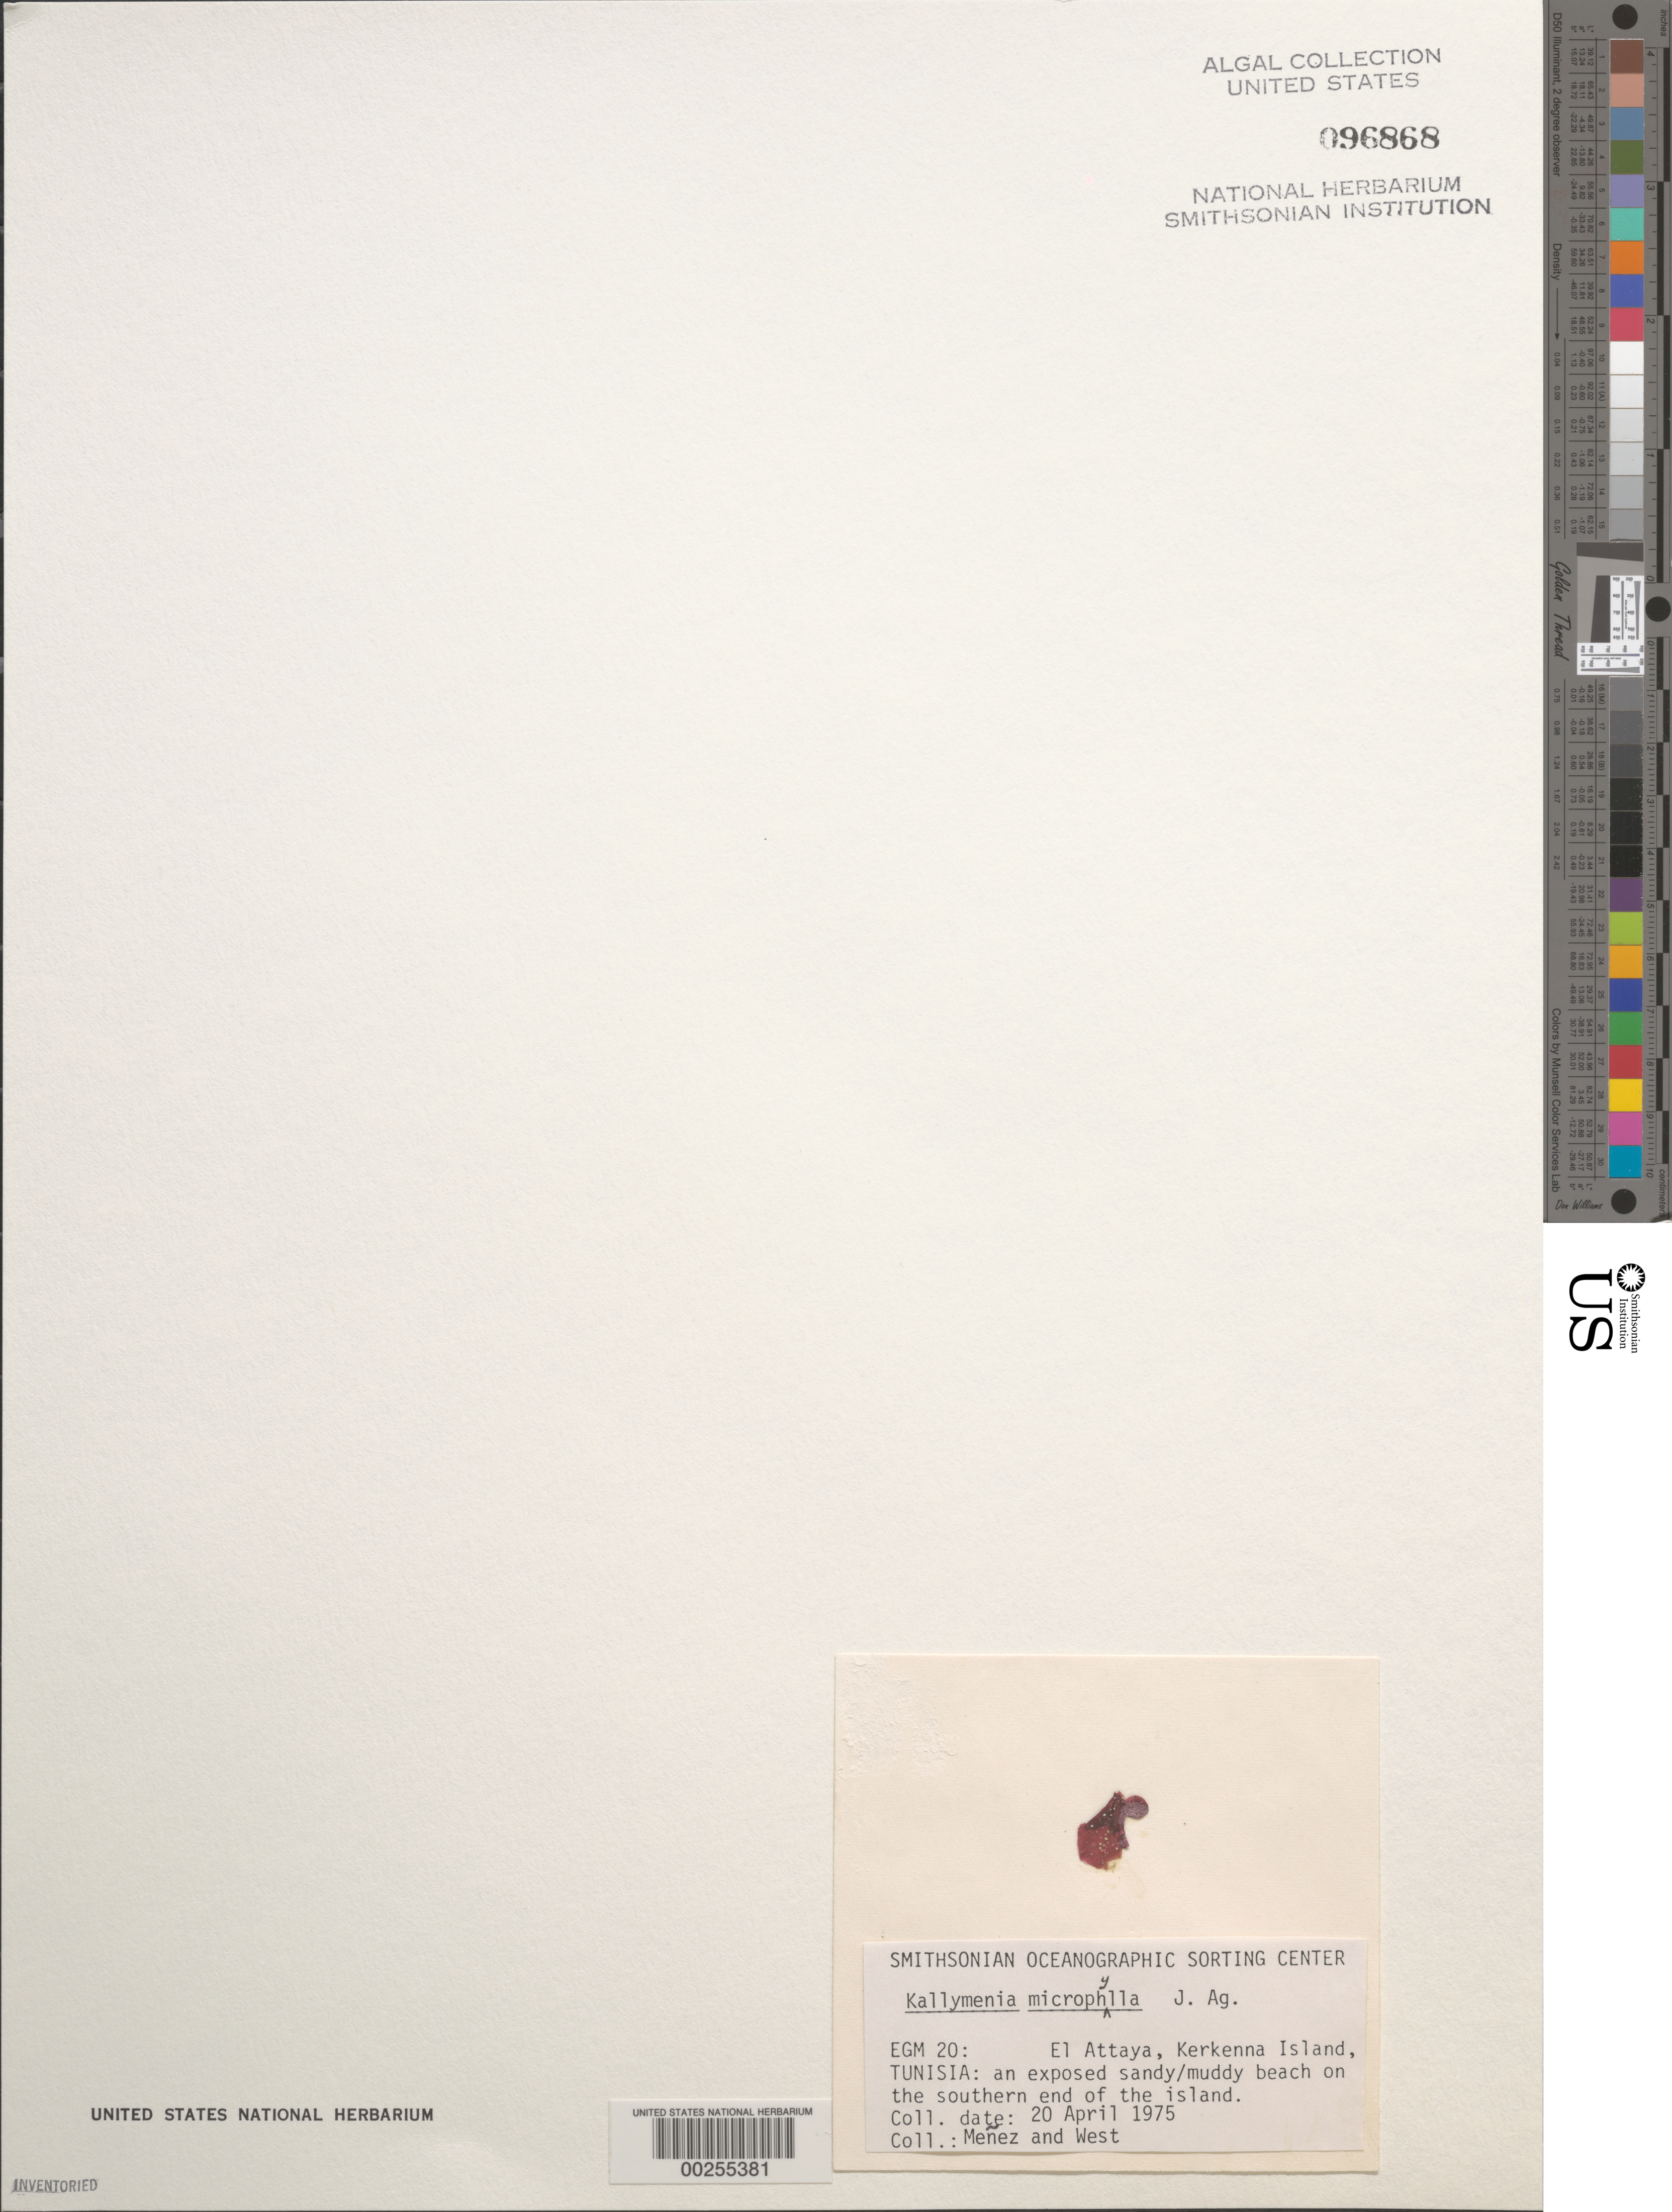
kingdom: Plantae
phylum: Rhodophyta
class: Florideophyceae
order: Gigartinales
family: Kallymeniaceae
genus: Meredithia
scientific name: Meredithia microphylla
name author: (J. Agardh) J. Agardh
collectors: Meñez & -. West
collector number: EGM 20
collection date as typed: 20 Apr 1975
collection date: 1975-04-20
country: Tunisia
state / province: Sfax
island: Kerkenna Island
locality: El Attaya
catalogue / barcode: US 96868